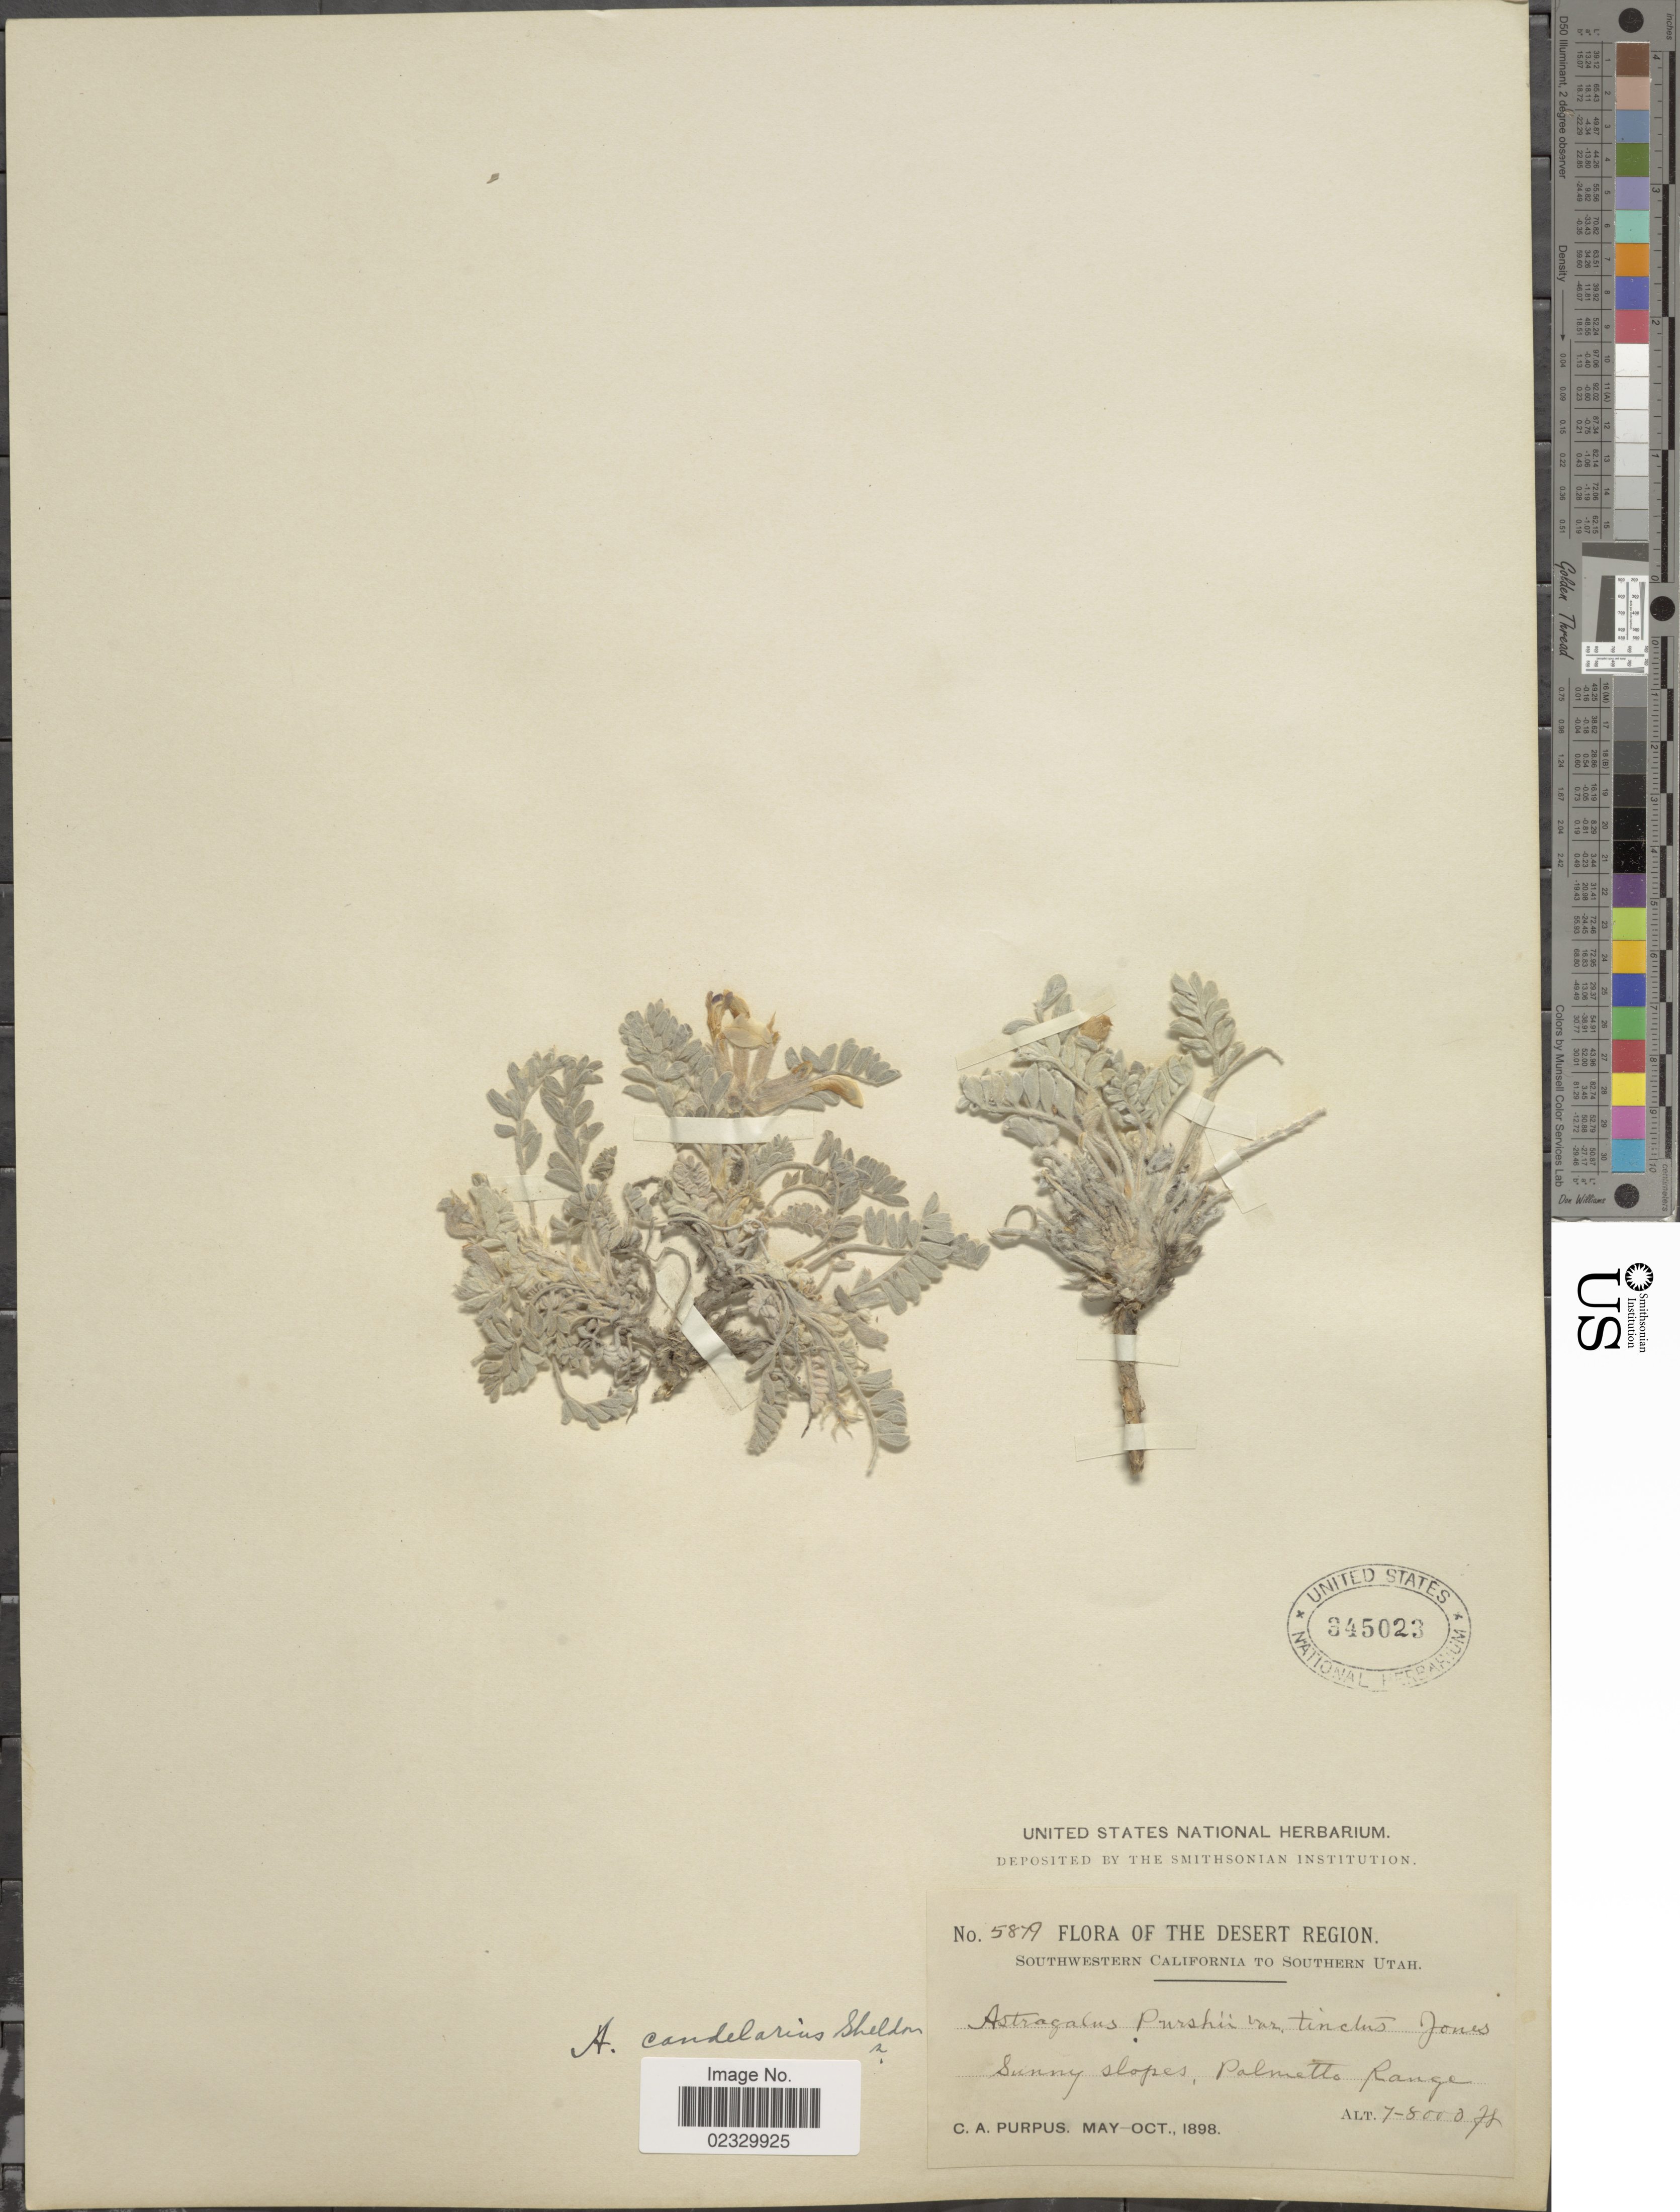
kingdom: Plantae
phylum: Tracheophyta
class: Magnoliopsida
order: Fabales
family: Fabaceae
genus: Astragalus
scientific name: Astragalus candelarius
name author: E. Sheld.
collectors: C. A. Purpus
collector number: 5879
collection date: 1898-05/1898-10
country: United States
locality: The Desert Region. Southwestern California to Southern Utah. Sunny slopes, Palmetto Range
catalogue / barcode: US 345023